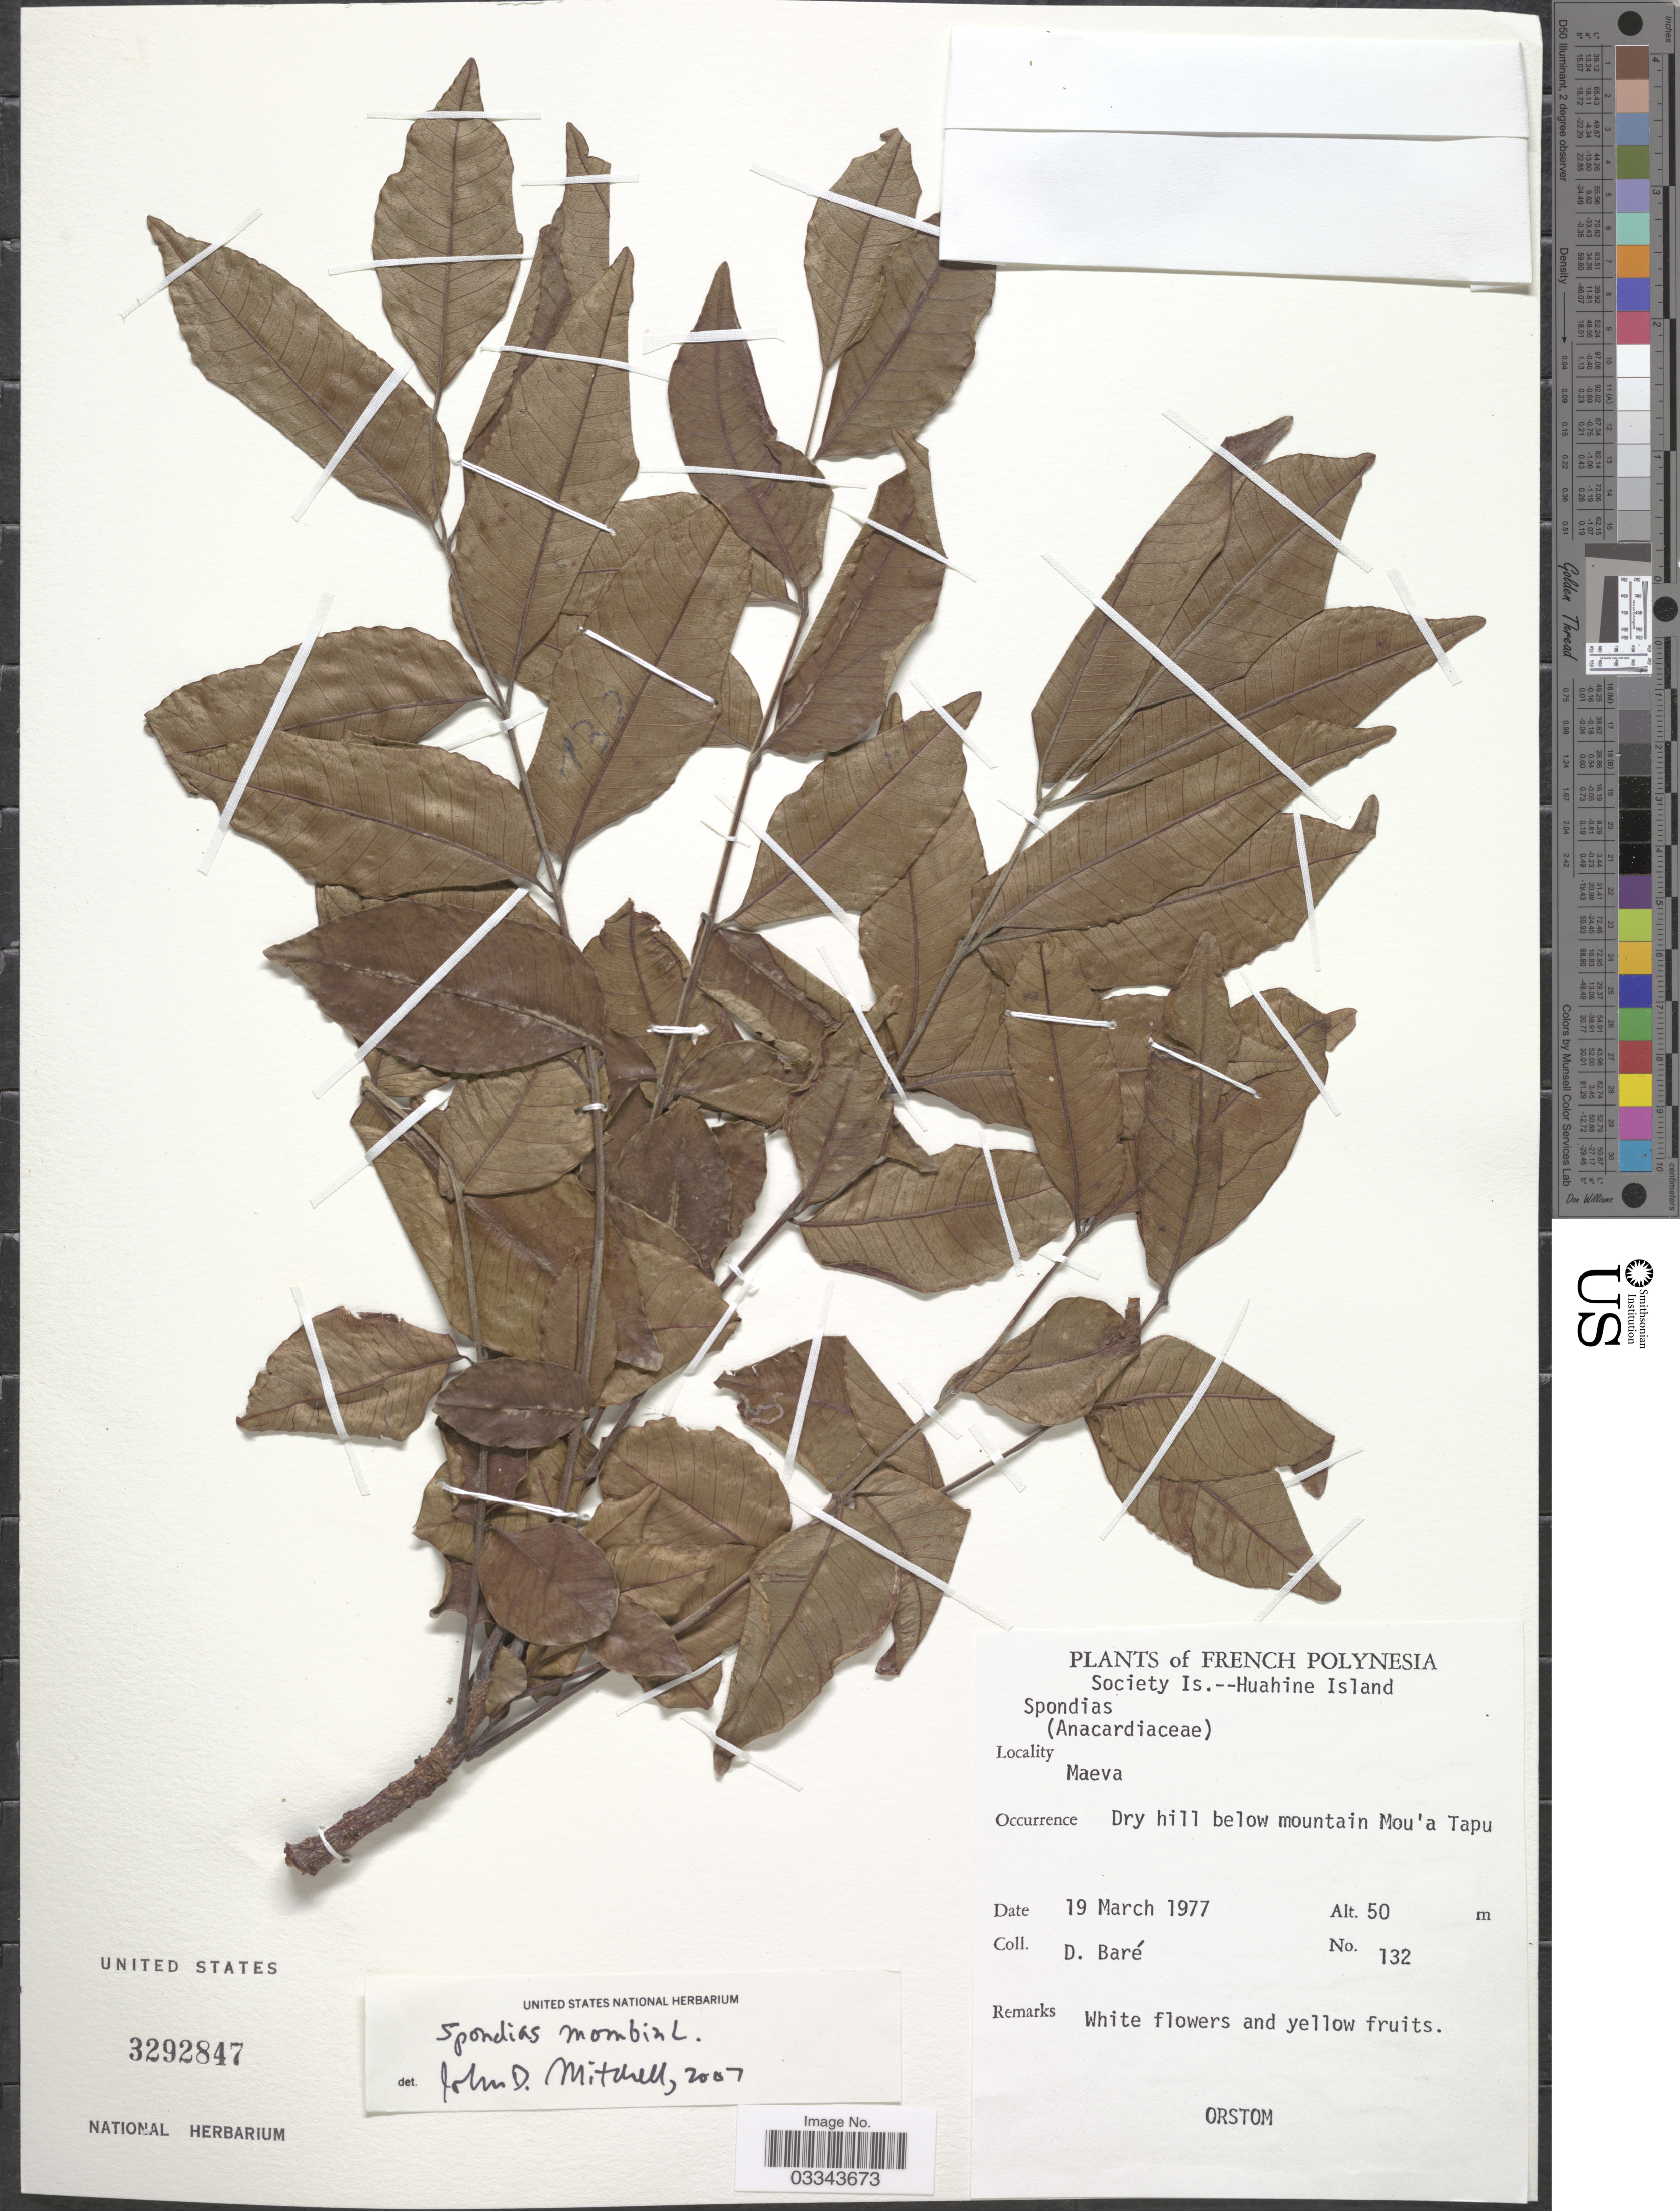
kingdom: Plantae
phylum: Tracheophyta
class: Magnoliopsida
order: Sapindales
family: Anacardiaceae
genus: Spondias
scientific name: Spondias mombin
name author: L.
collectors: D. Baré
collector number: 132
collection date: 1977-03-19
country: French Polynesia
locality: Society Is. Huahine Island. Maeva. Dry hill below mountain Mou'a Tapu.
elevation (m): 50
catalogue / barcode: US 3292847